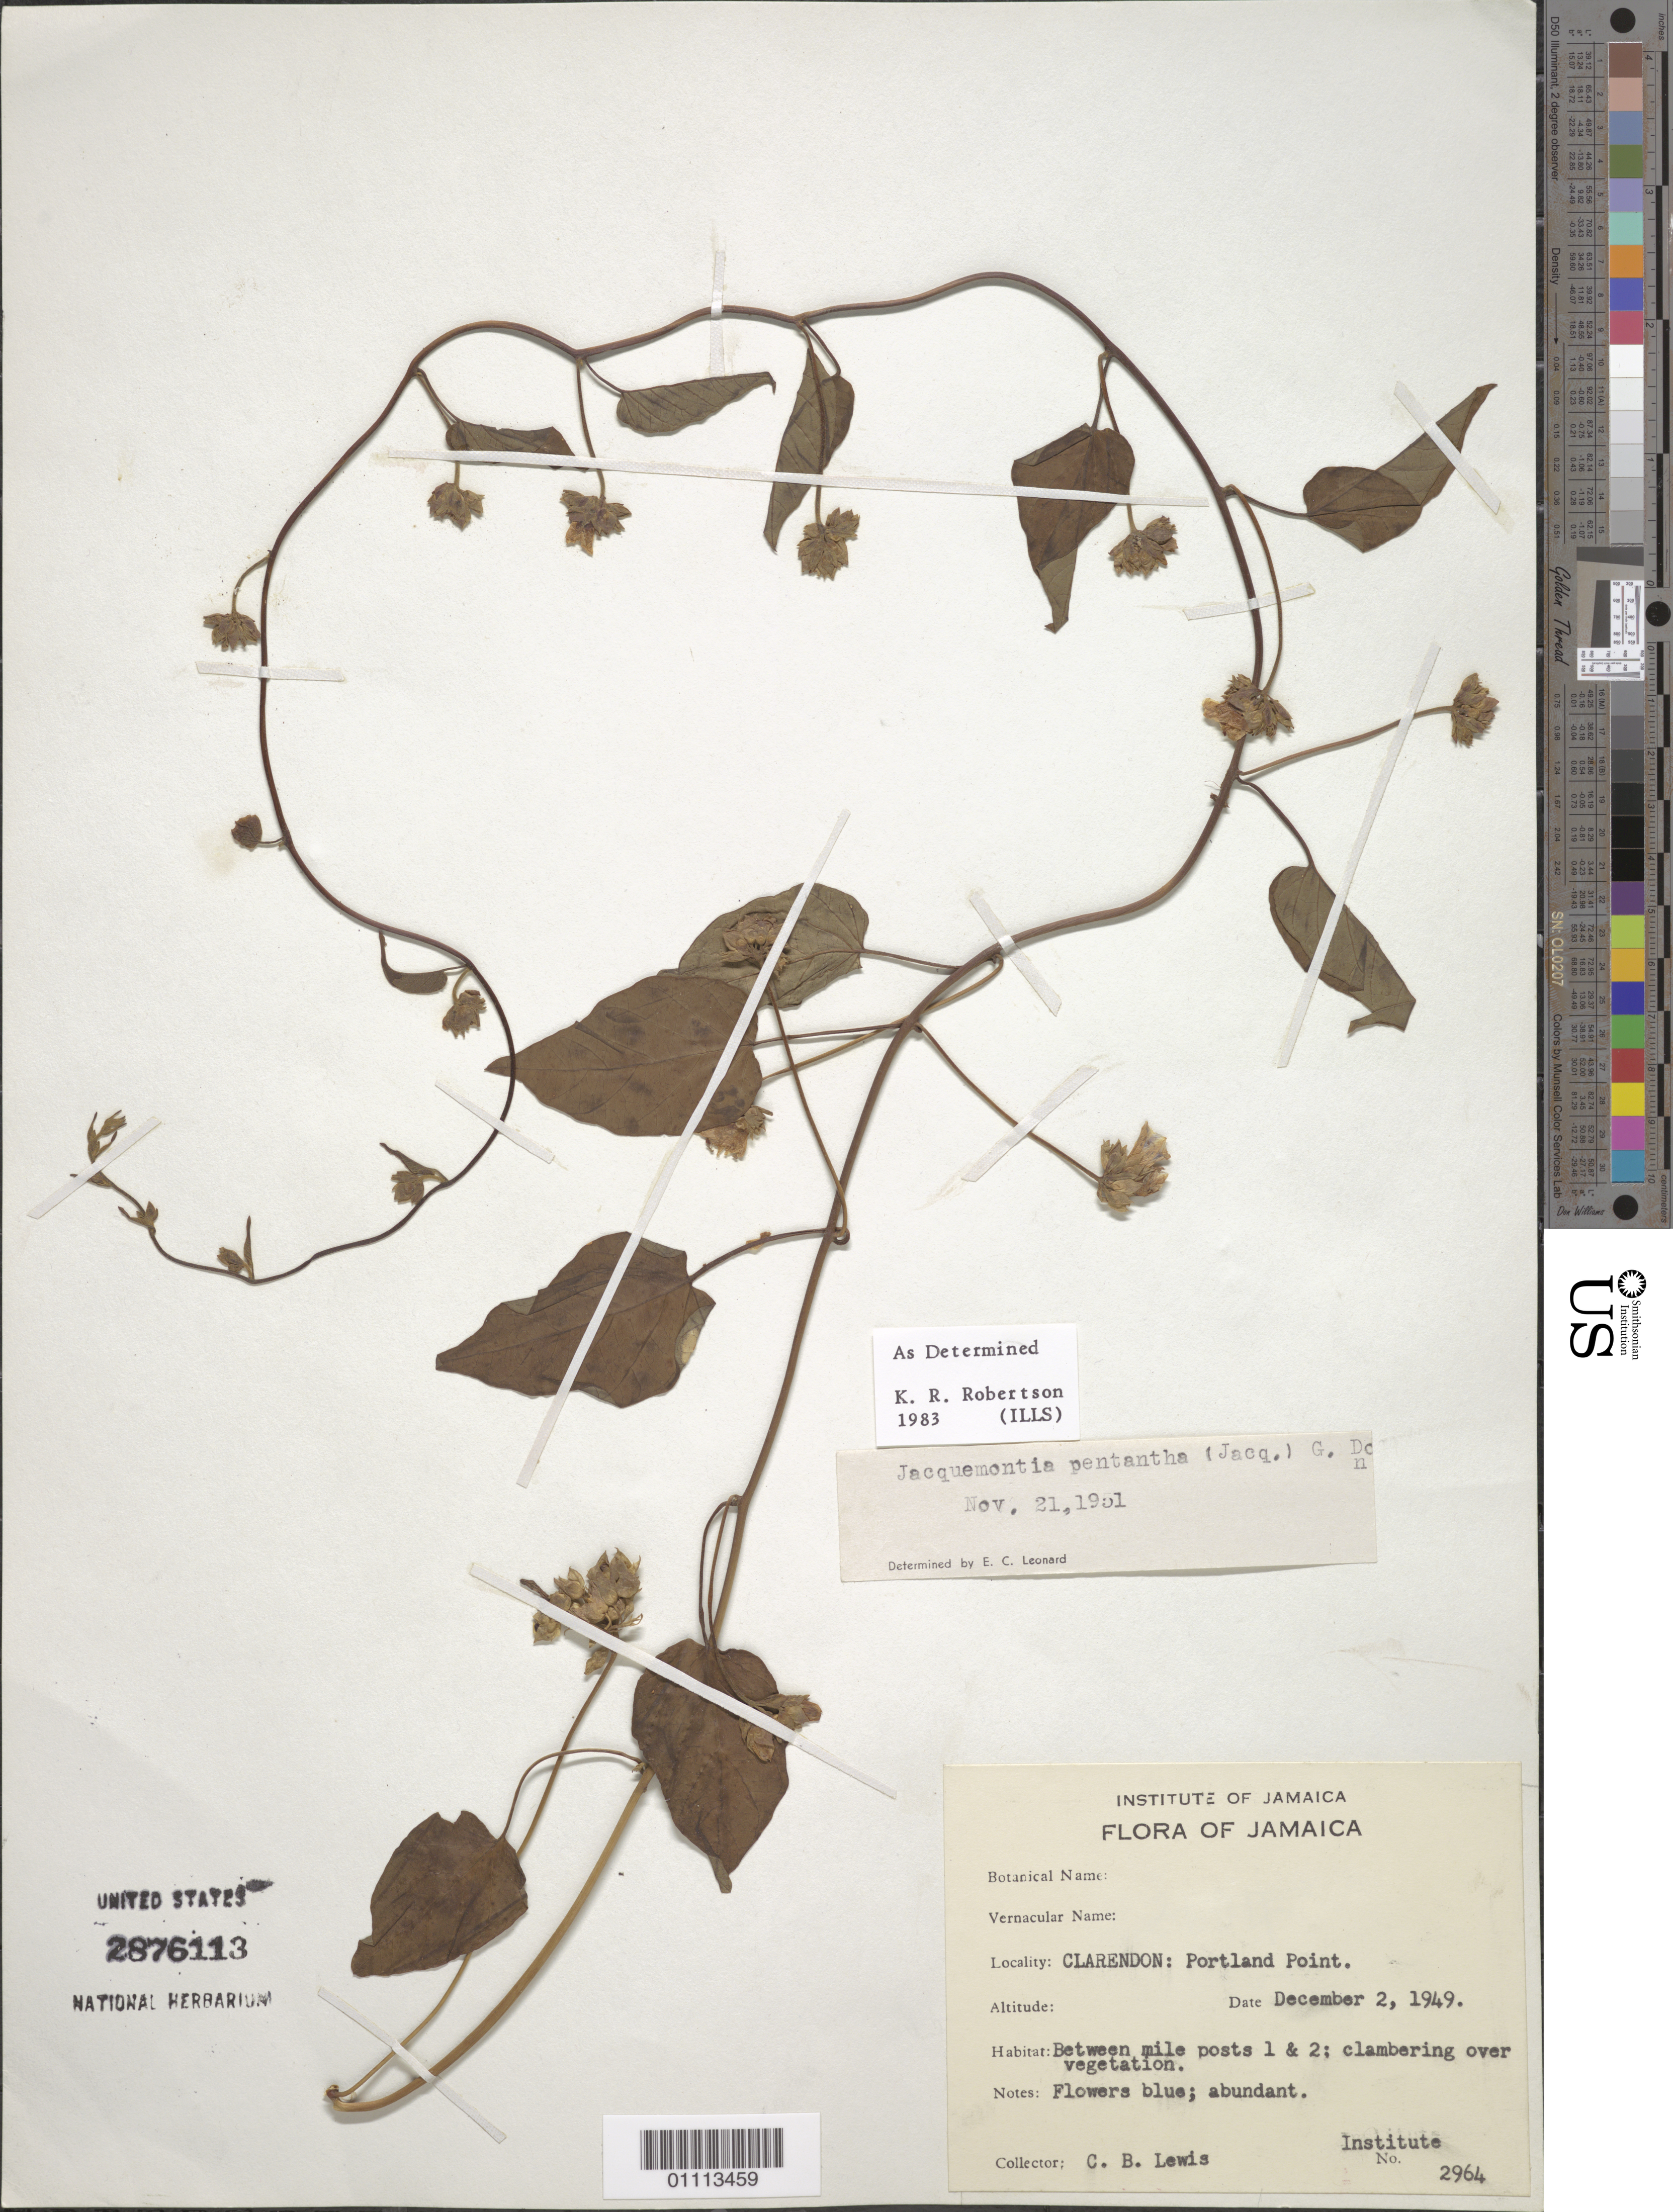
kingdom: Plantae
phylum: Tracheophyta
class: Magnoliopsida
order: Solanales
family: Convolvulaceae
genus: Jacquemontia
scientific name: Jacquemontia pentanthos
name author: (Jacq.) G. Don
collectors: C. B. Lewis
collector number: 2964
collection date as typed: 02 Dec 1949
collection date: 1949-12-02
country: Jamaica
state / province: Clarendon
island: Jamaica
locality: Portland Point. Between mile posts 1 & 2; clambering over vegetation.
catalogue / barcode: US 2876113